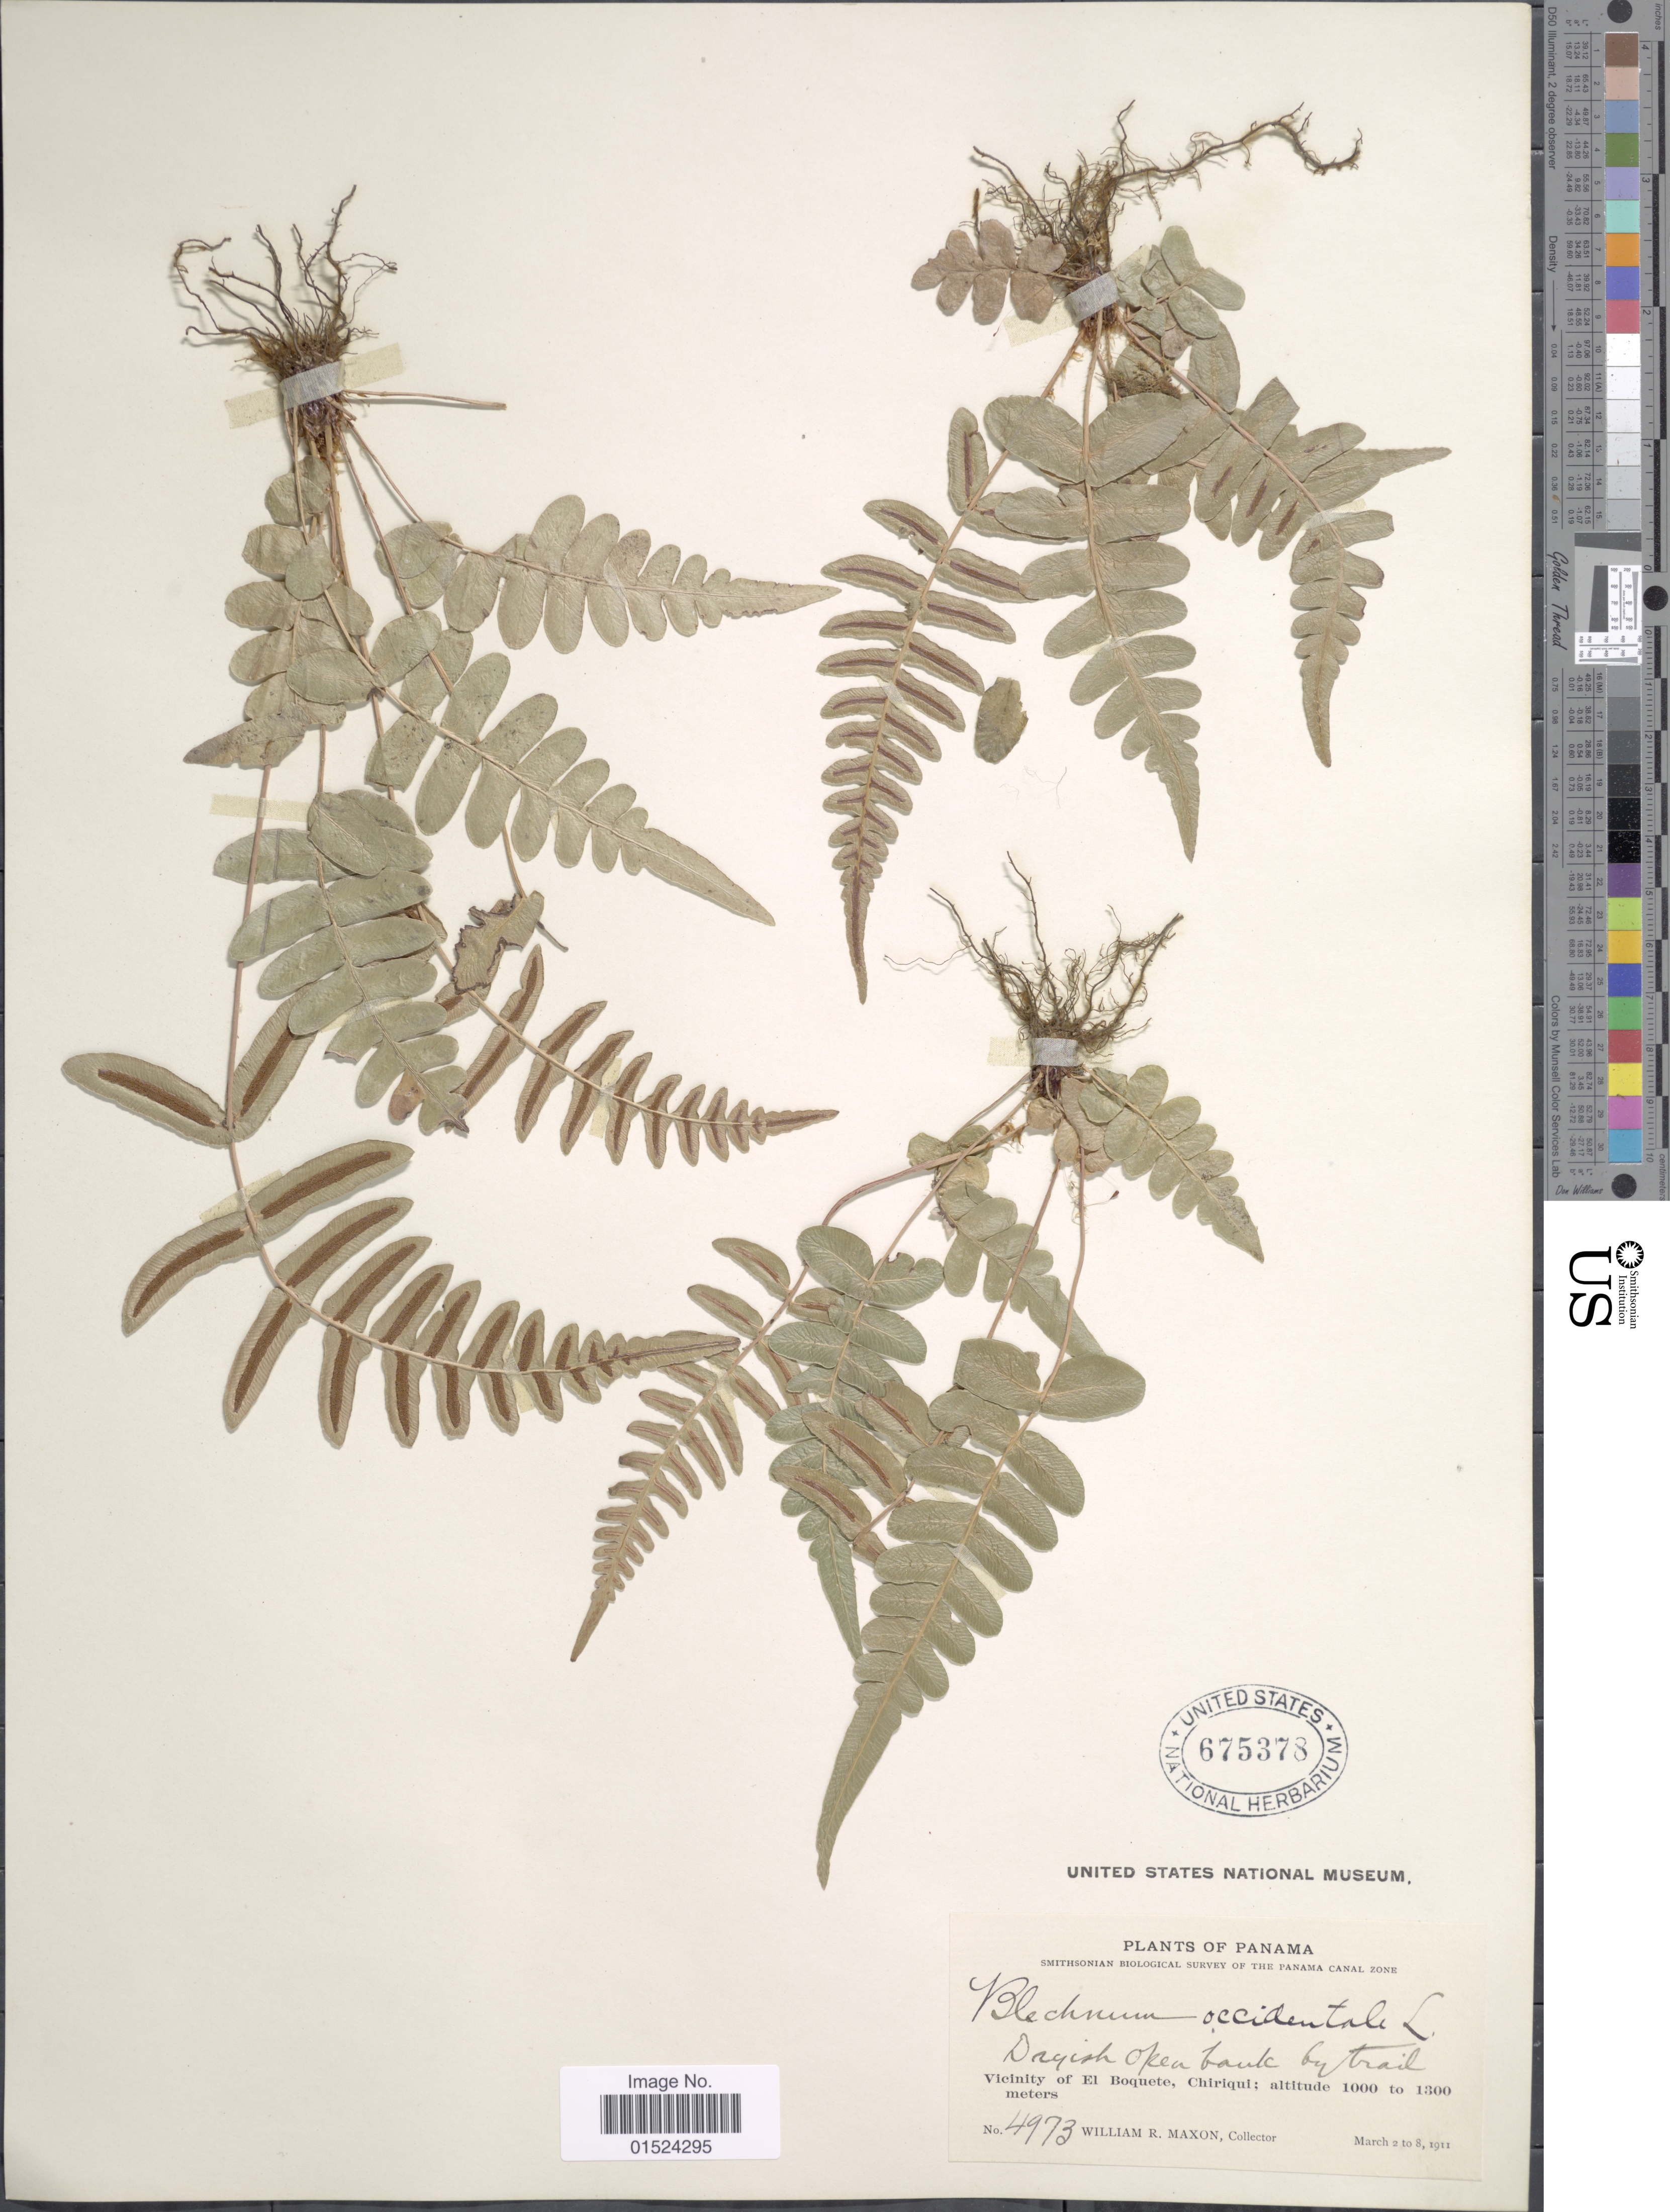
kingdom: Plantae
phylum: Tracheophyta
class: Polypodiopsida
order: Polypodiales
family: Blechnaceae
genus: Blechnum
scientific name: Blechnum occidentale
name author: L.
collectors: W. R. Maxon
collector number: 4973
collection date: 1911-03-02/1911-03-08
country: Panama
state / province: Chiriqui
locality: Vicinity of El Boquete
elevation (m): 1000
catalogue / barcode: US 675378